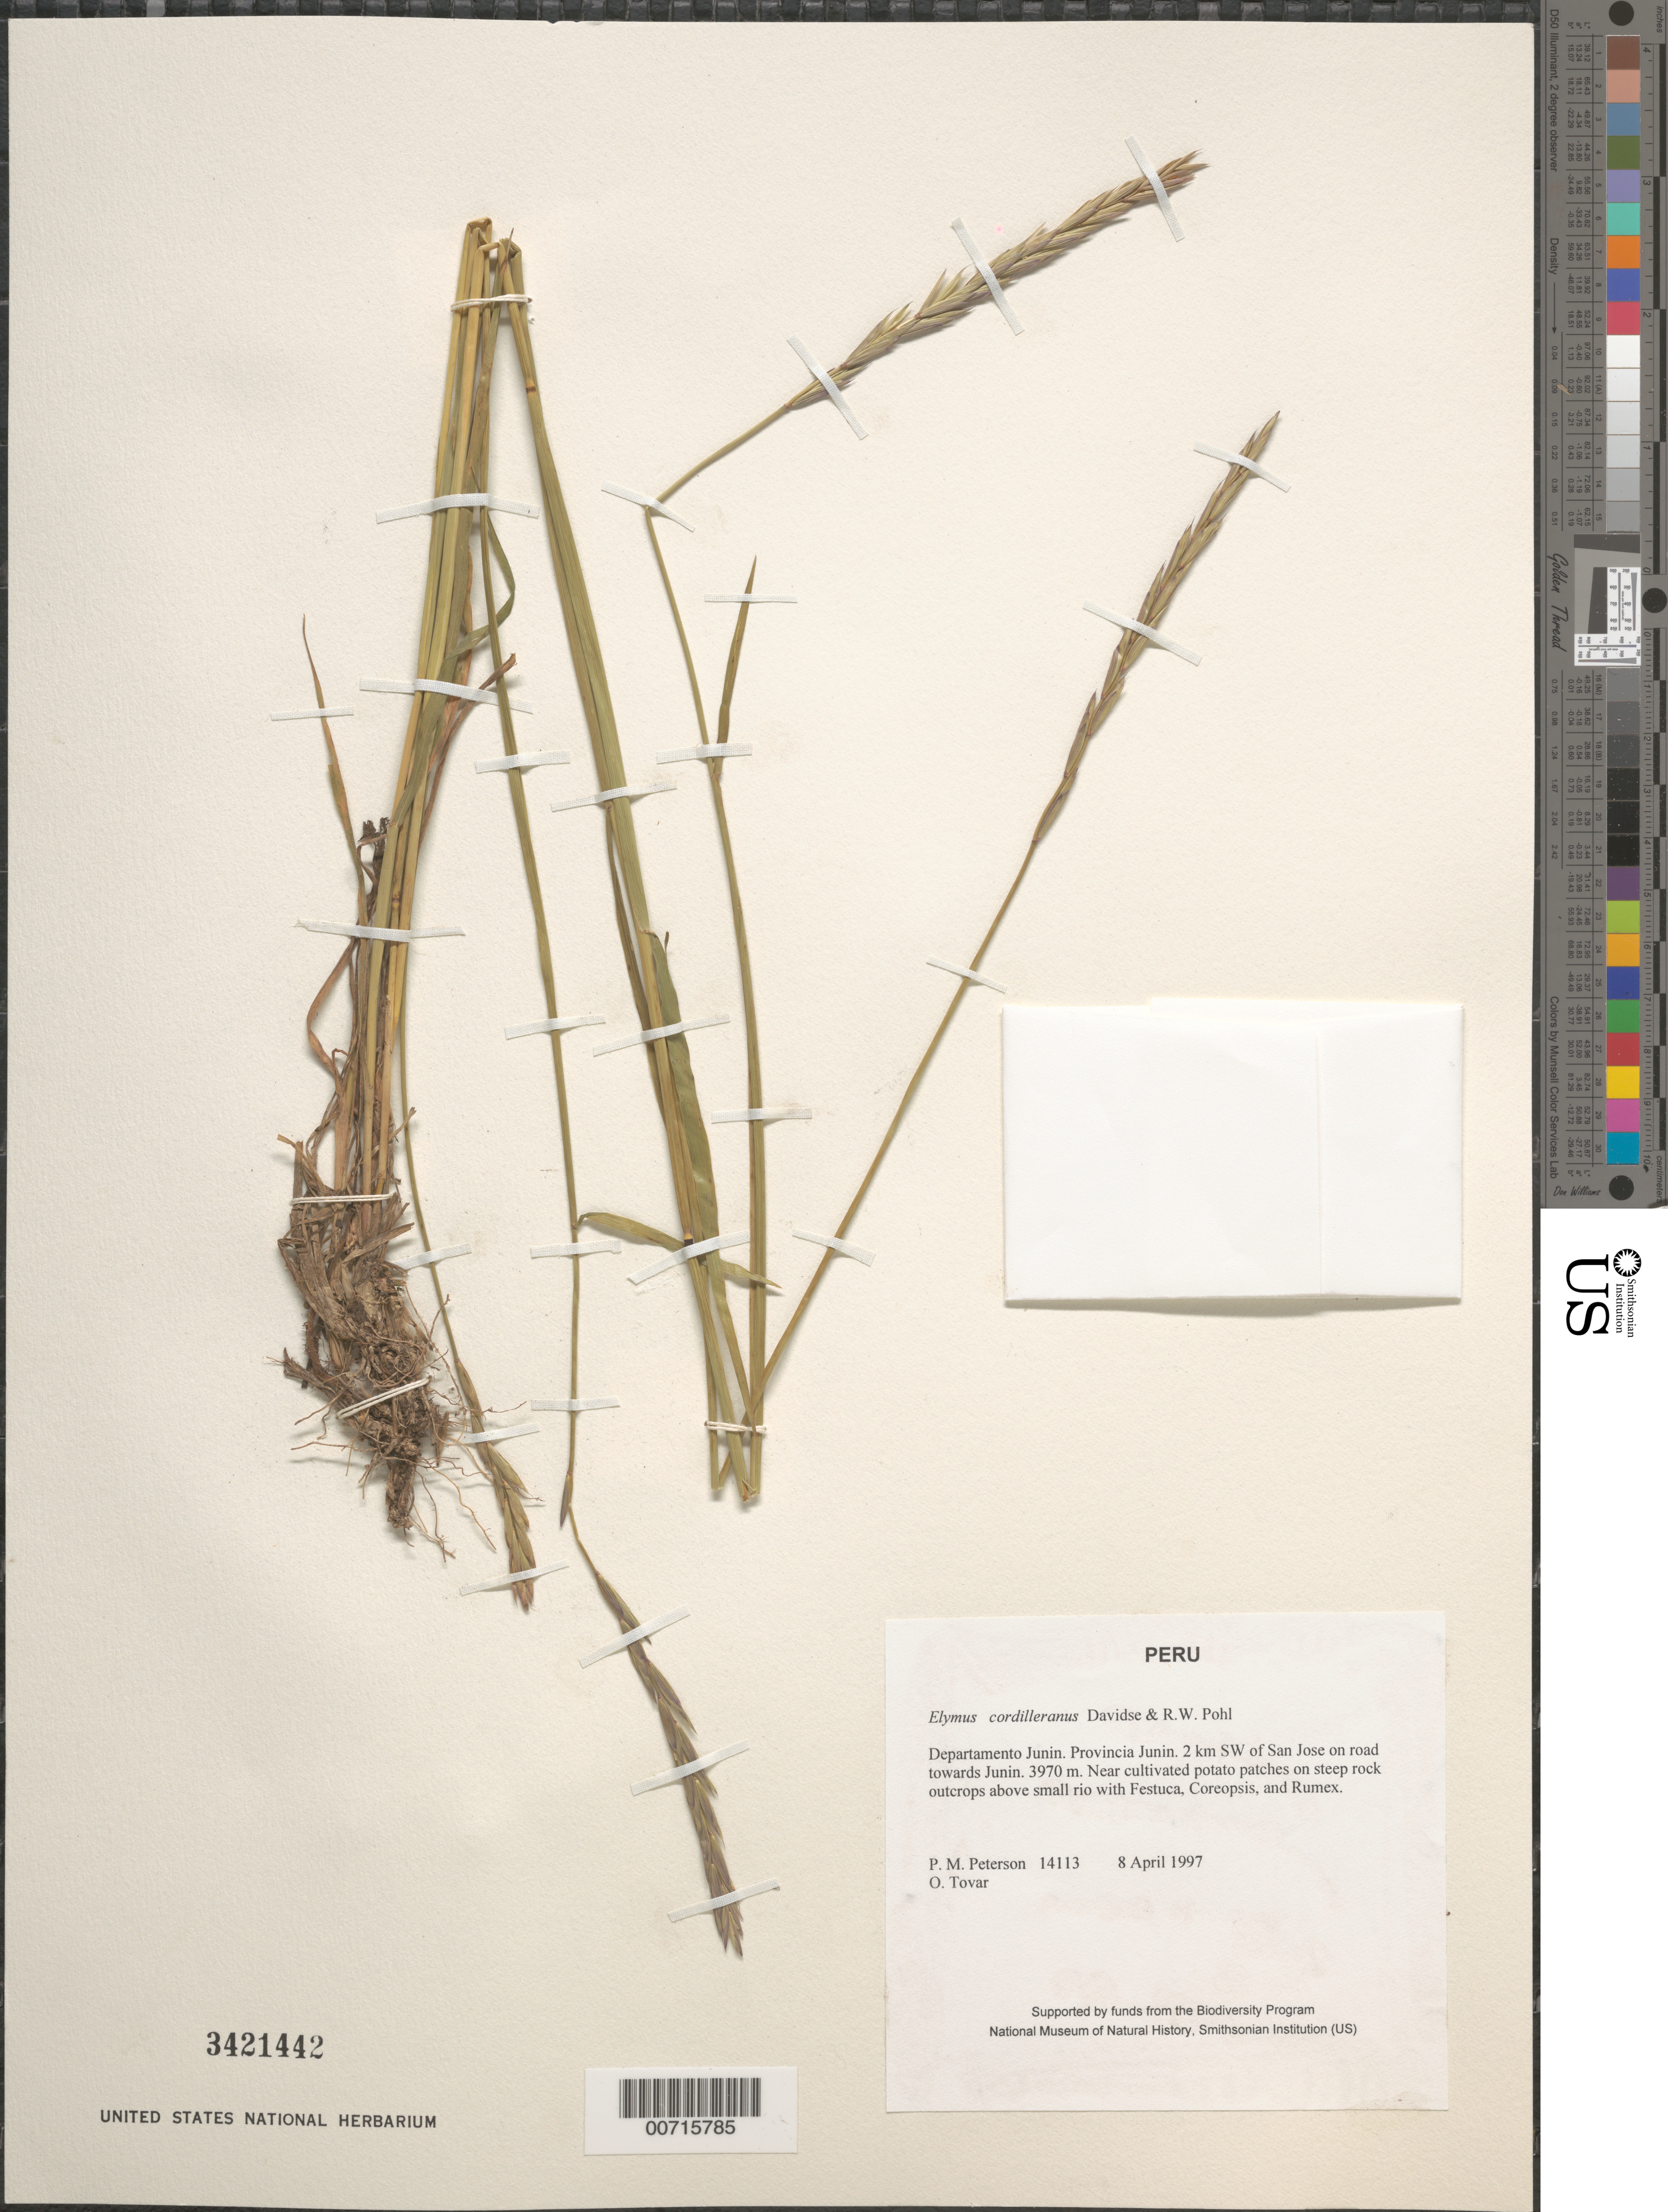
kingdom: Plantae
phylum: Tracheophyta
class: Liliopsida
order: Poales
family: Poaceae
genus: Elymus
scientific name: Elymus cordilleranus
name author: Davidse & R.W. Pohl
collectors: P. M. Peterson & Ó. Tovar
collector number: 14113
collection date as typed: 08 Apr 1997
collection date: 1997-04-08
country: Peru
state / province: Junín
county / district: Junín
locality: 2 km SW of San Jose on road towards Junin.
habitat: Near cultivated potato patches on steep rock outcrops above small rio with Festuca, Coreopsis, and Rumex.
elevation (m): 3970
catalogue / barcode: US 3421442